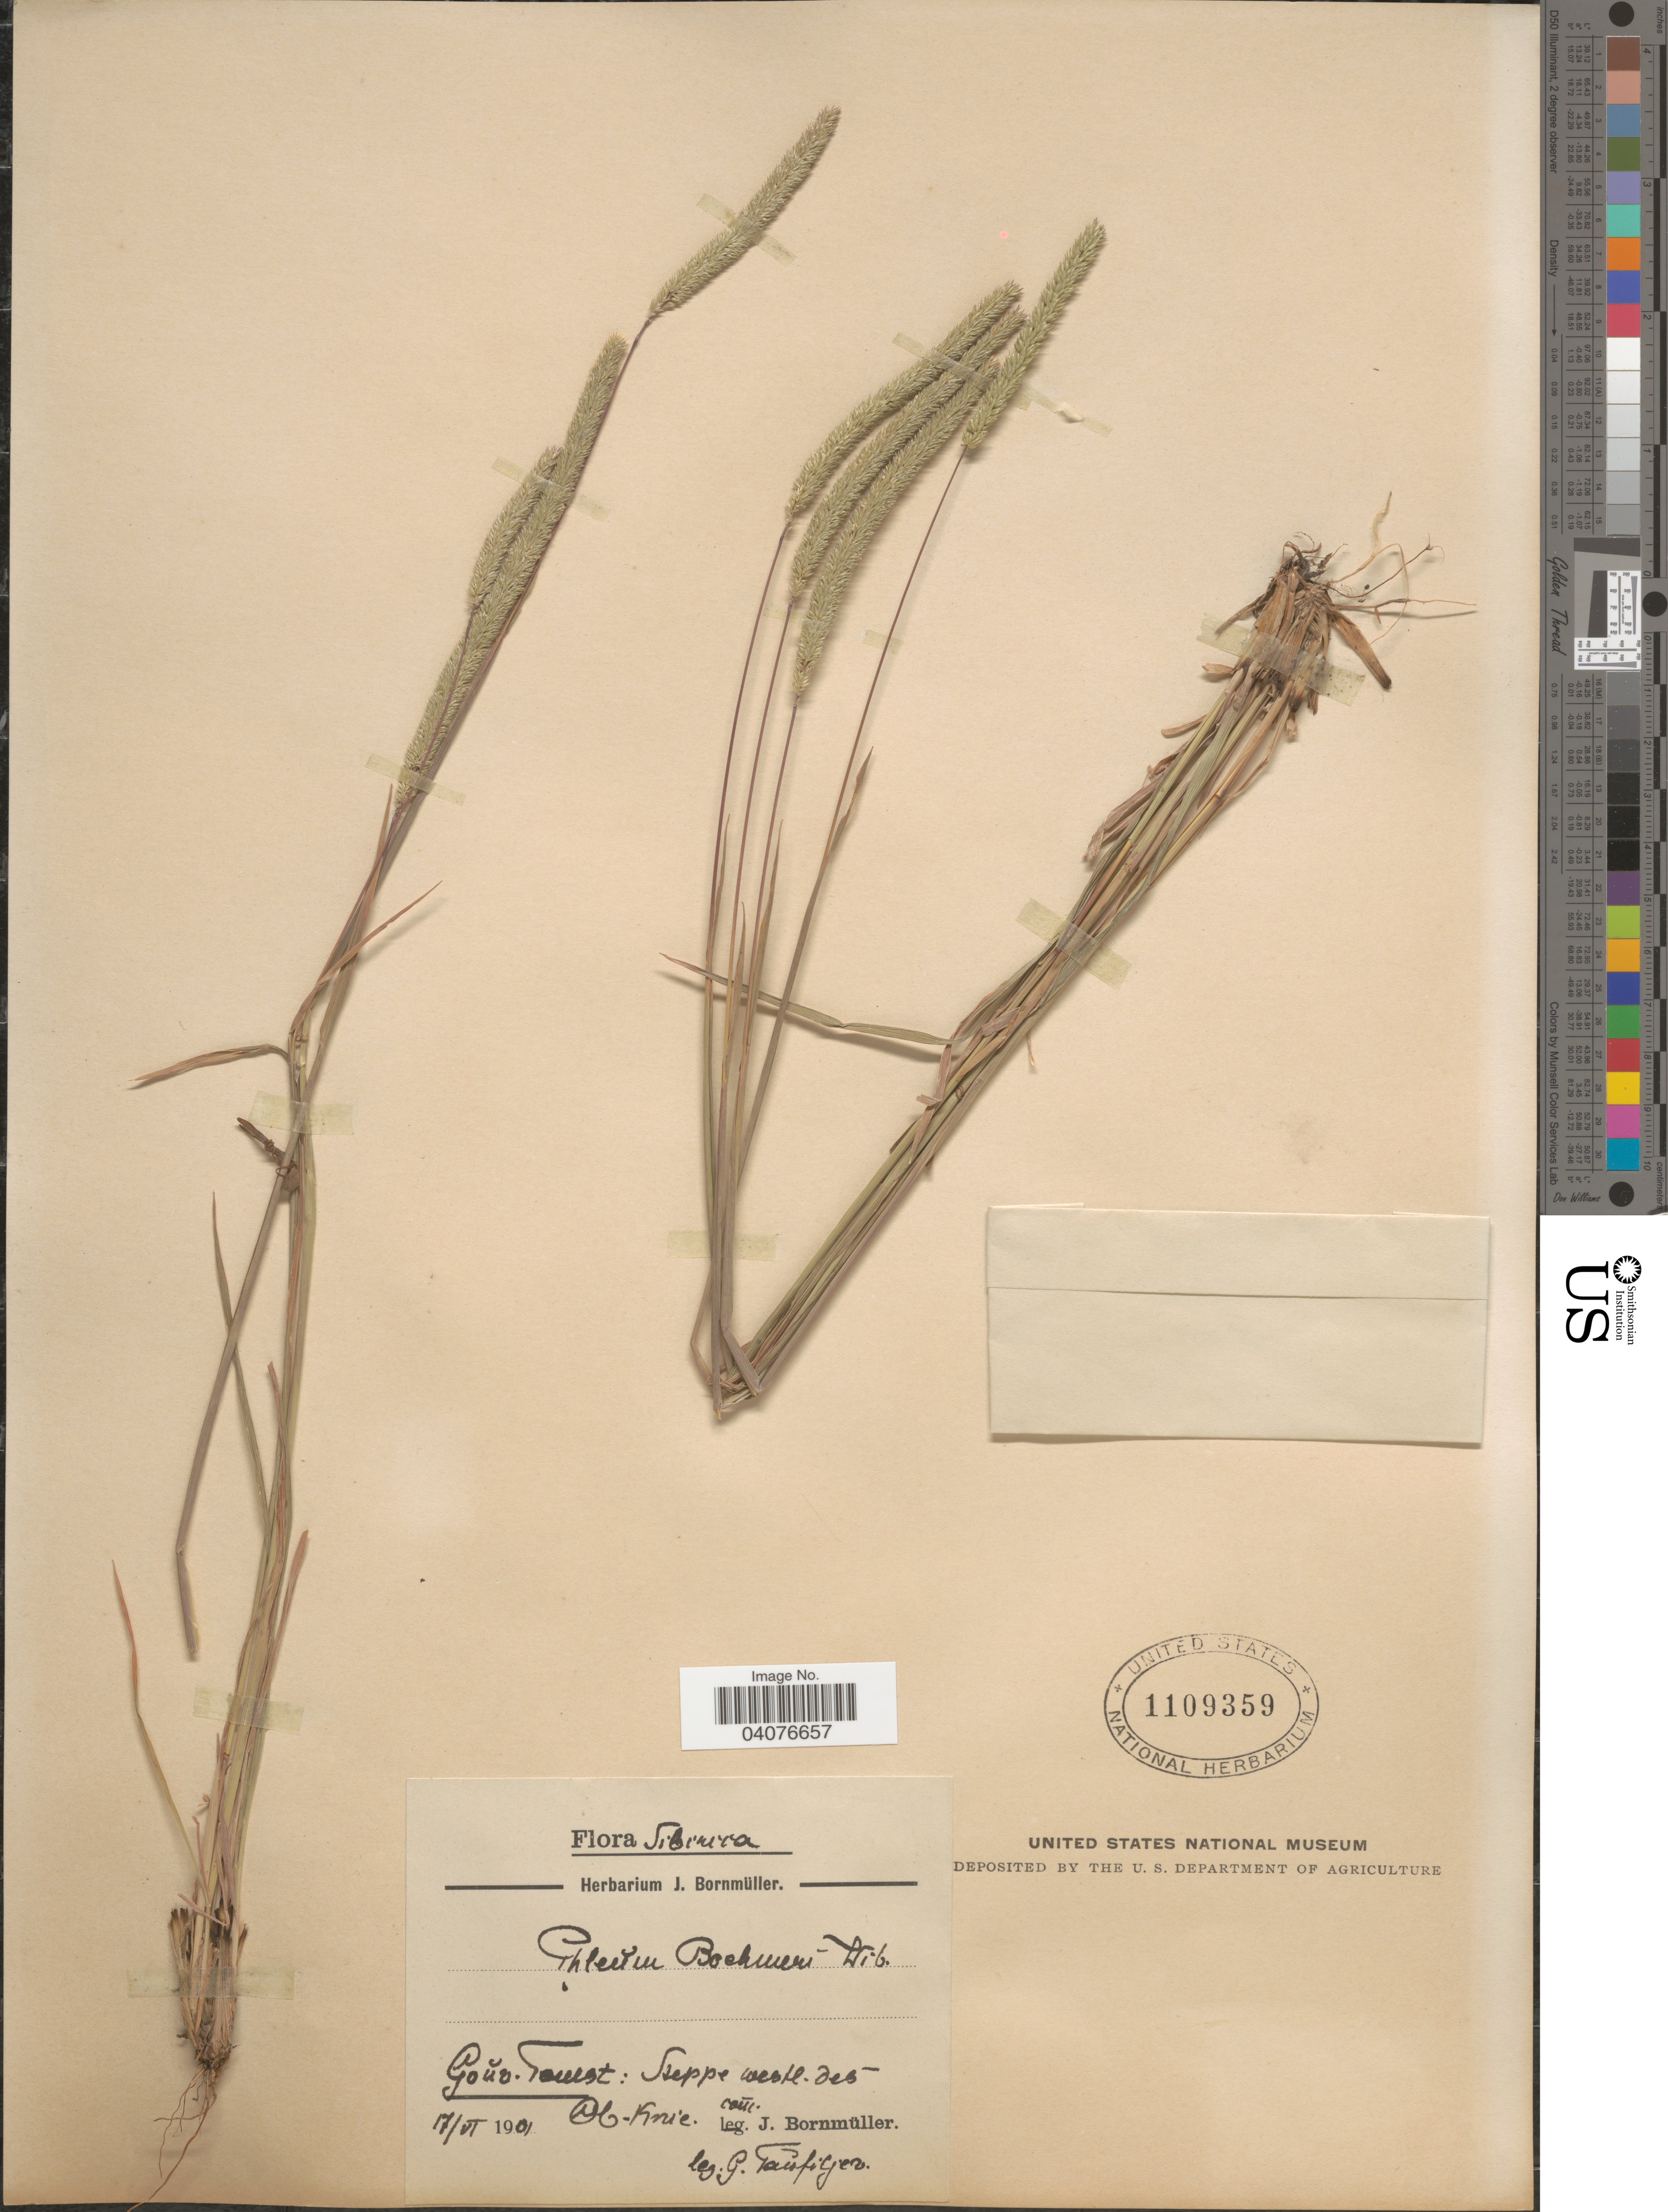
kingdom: Plantae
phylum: Tracheophyta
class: Liliopsida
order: Poales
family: Poaceae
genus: Phleum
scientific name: Phleum phleoides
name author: (L.) H. Karst.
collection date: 1901-06-17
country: Russian Federation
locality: Sibirica. Gouv. Tomst: Steppe westl. Des Ol-Knie.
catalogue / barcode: US 1109359